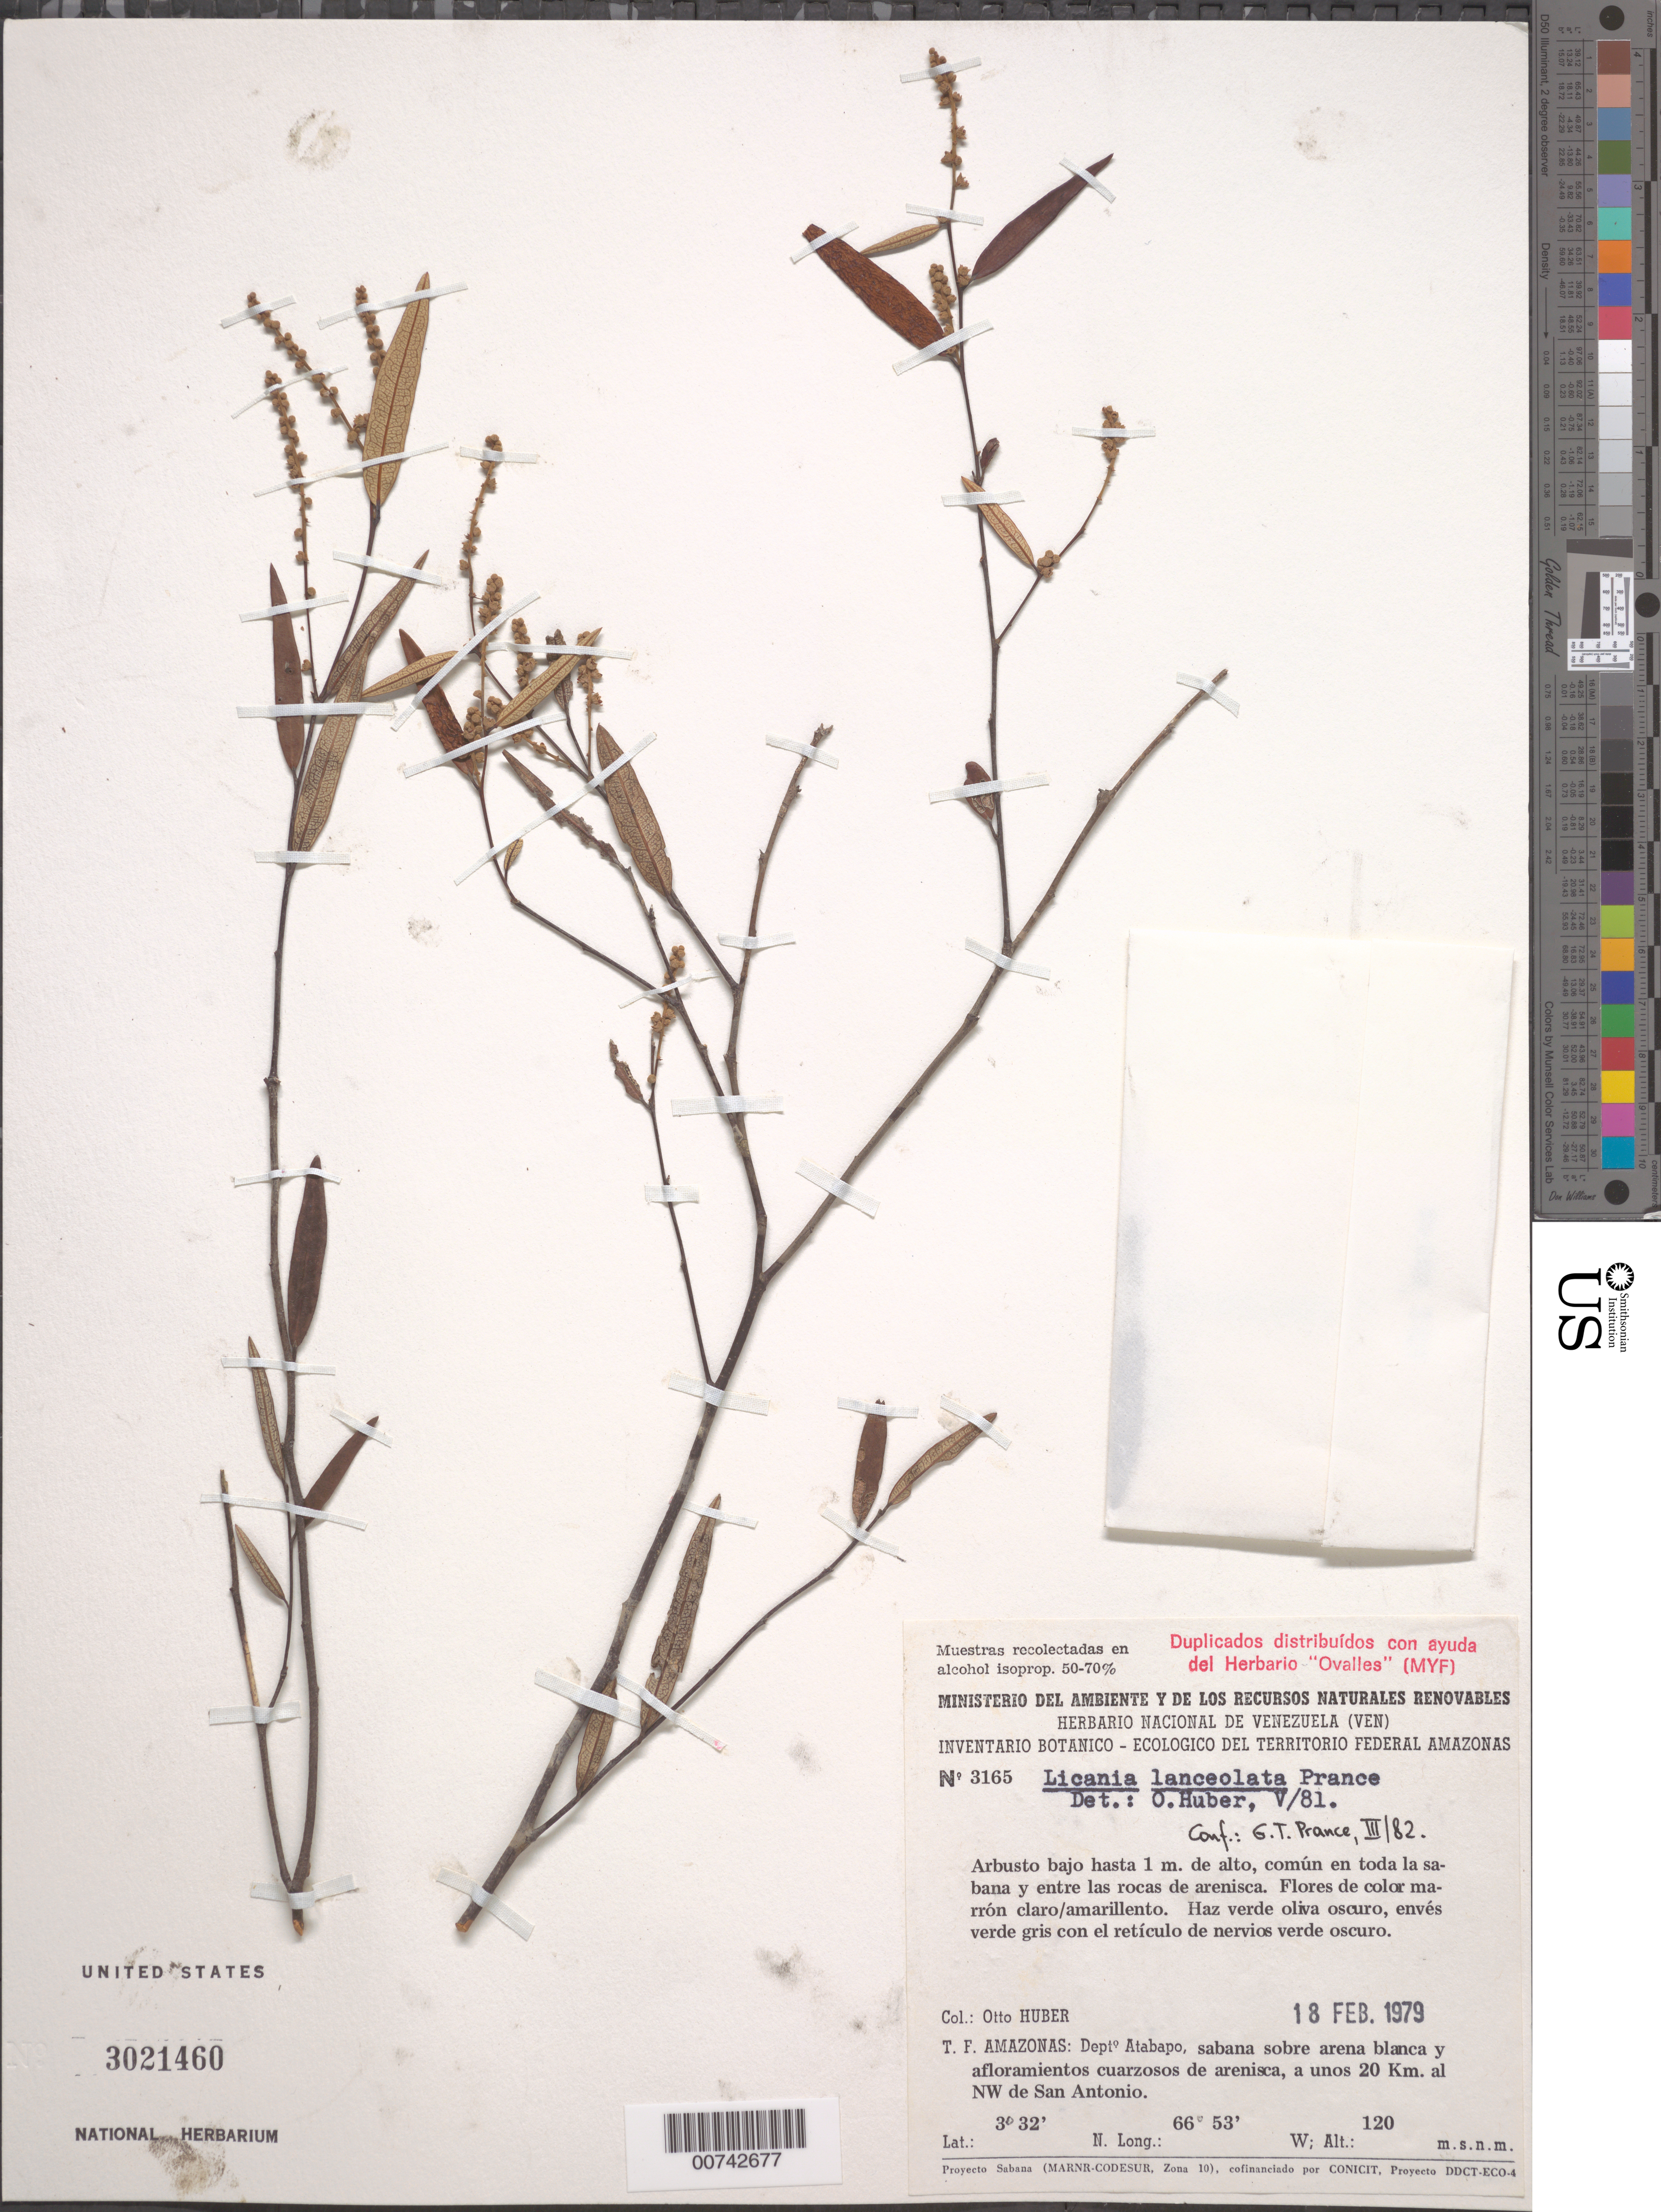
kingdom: Plantae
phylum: Tracheophyta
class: Magnoliopsida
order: Malpighiales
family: Chrysobalanaceae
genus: Licania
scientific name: Licania lanceolata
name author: Prance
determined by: Huber, Otto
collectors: O. Huber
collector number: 3165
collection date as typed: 18-Feb-79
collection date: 1979-02-18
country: Venezuela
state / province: Amazonas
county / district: Atures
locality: San Antonio, 20 km al NW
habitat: Sabana sobre arena blanca y afloramientos cuarzosos de arenisca; en toda la sabana y entre las rocas de arenisca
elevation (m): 120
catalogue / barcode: US 3021460